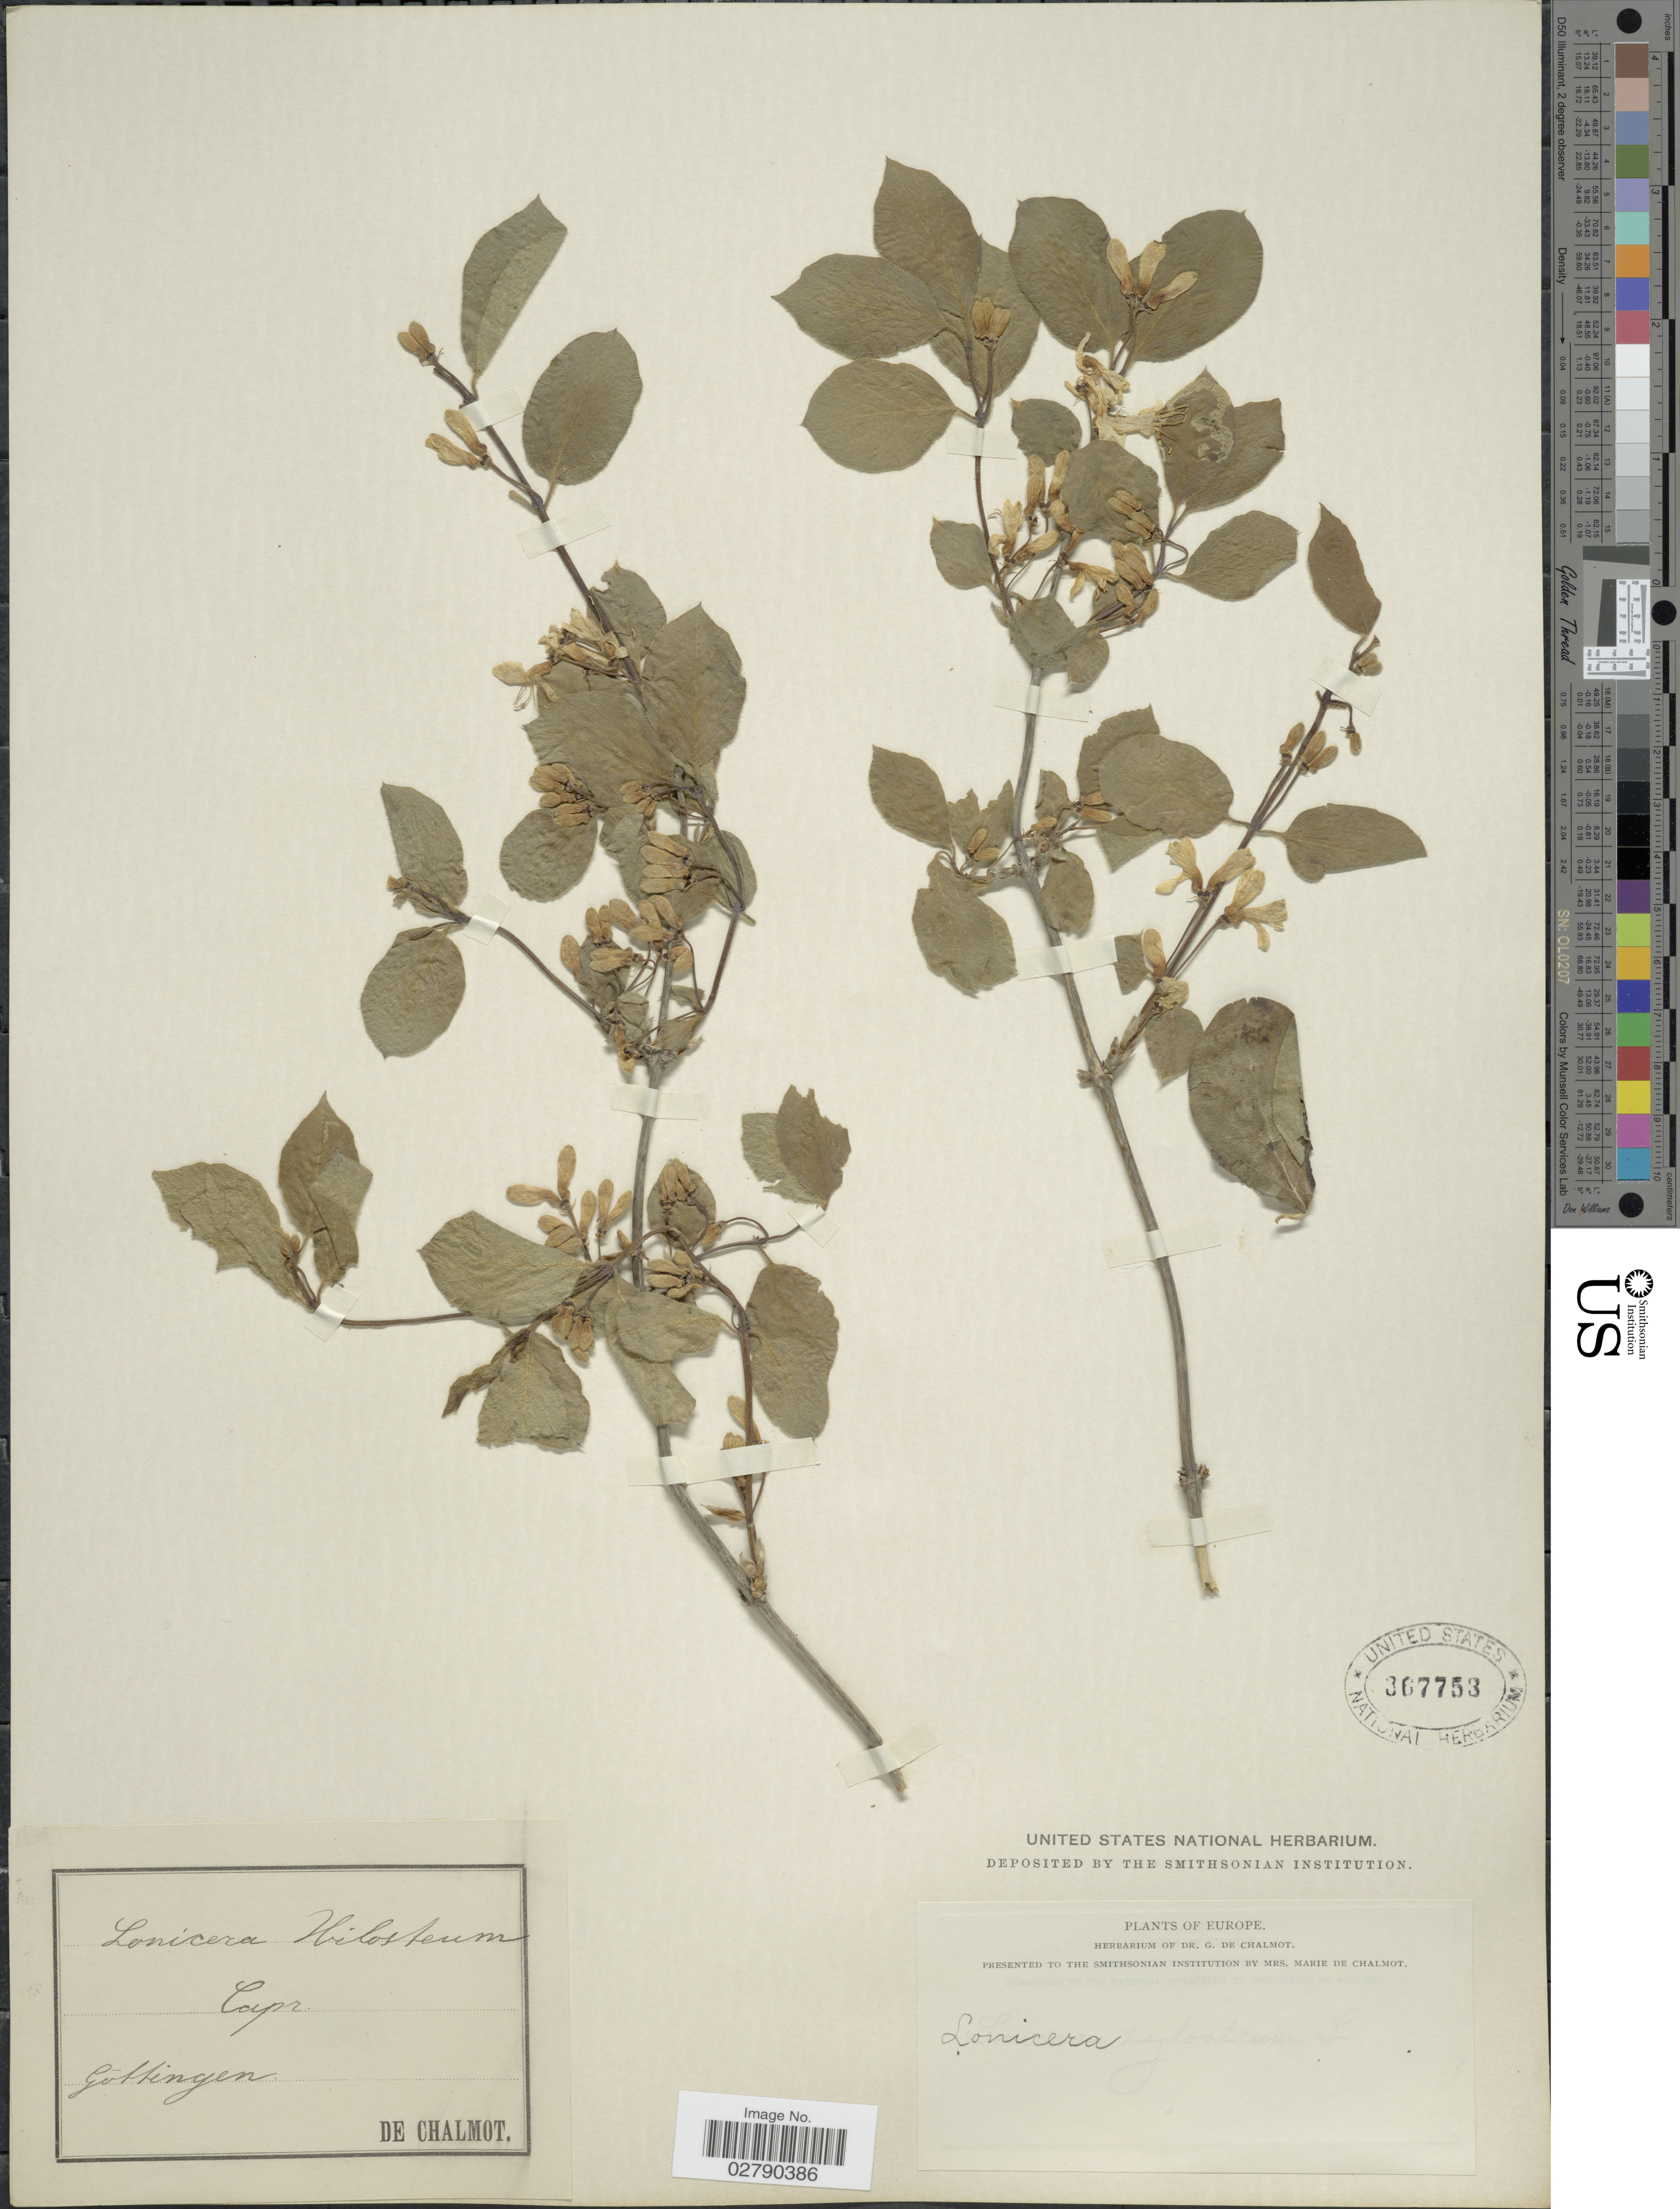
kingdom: Plantae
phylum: Tracheophyta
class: Magnoliopsida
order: Dipsacales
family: Caprifoliaceae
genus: Lonicera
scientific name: Lonicera xylosteum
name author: L.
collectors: G. de Chalmot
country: Germany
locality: Europe. Göttingen.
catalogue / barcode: US 367753